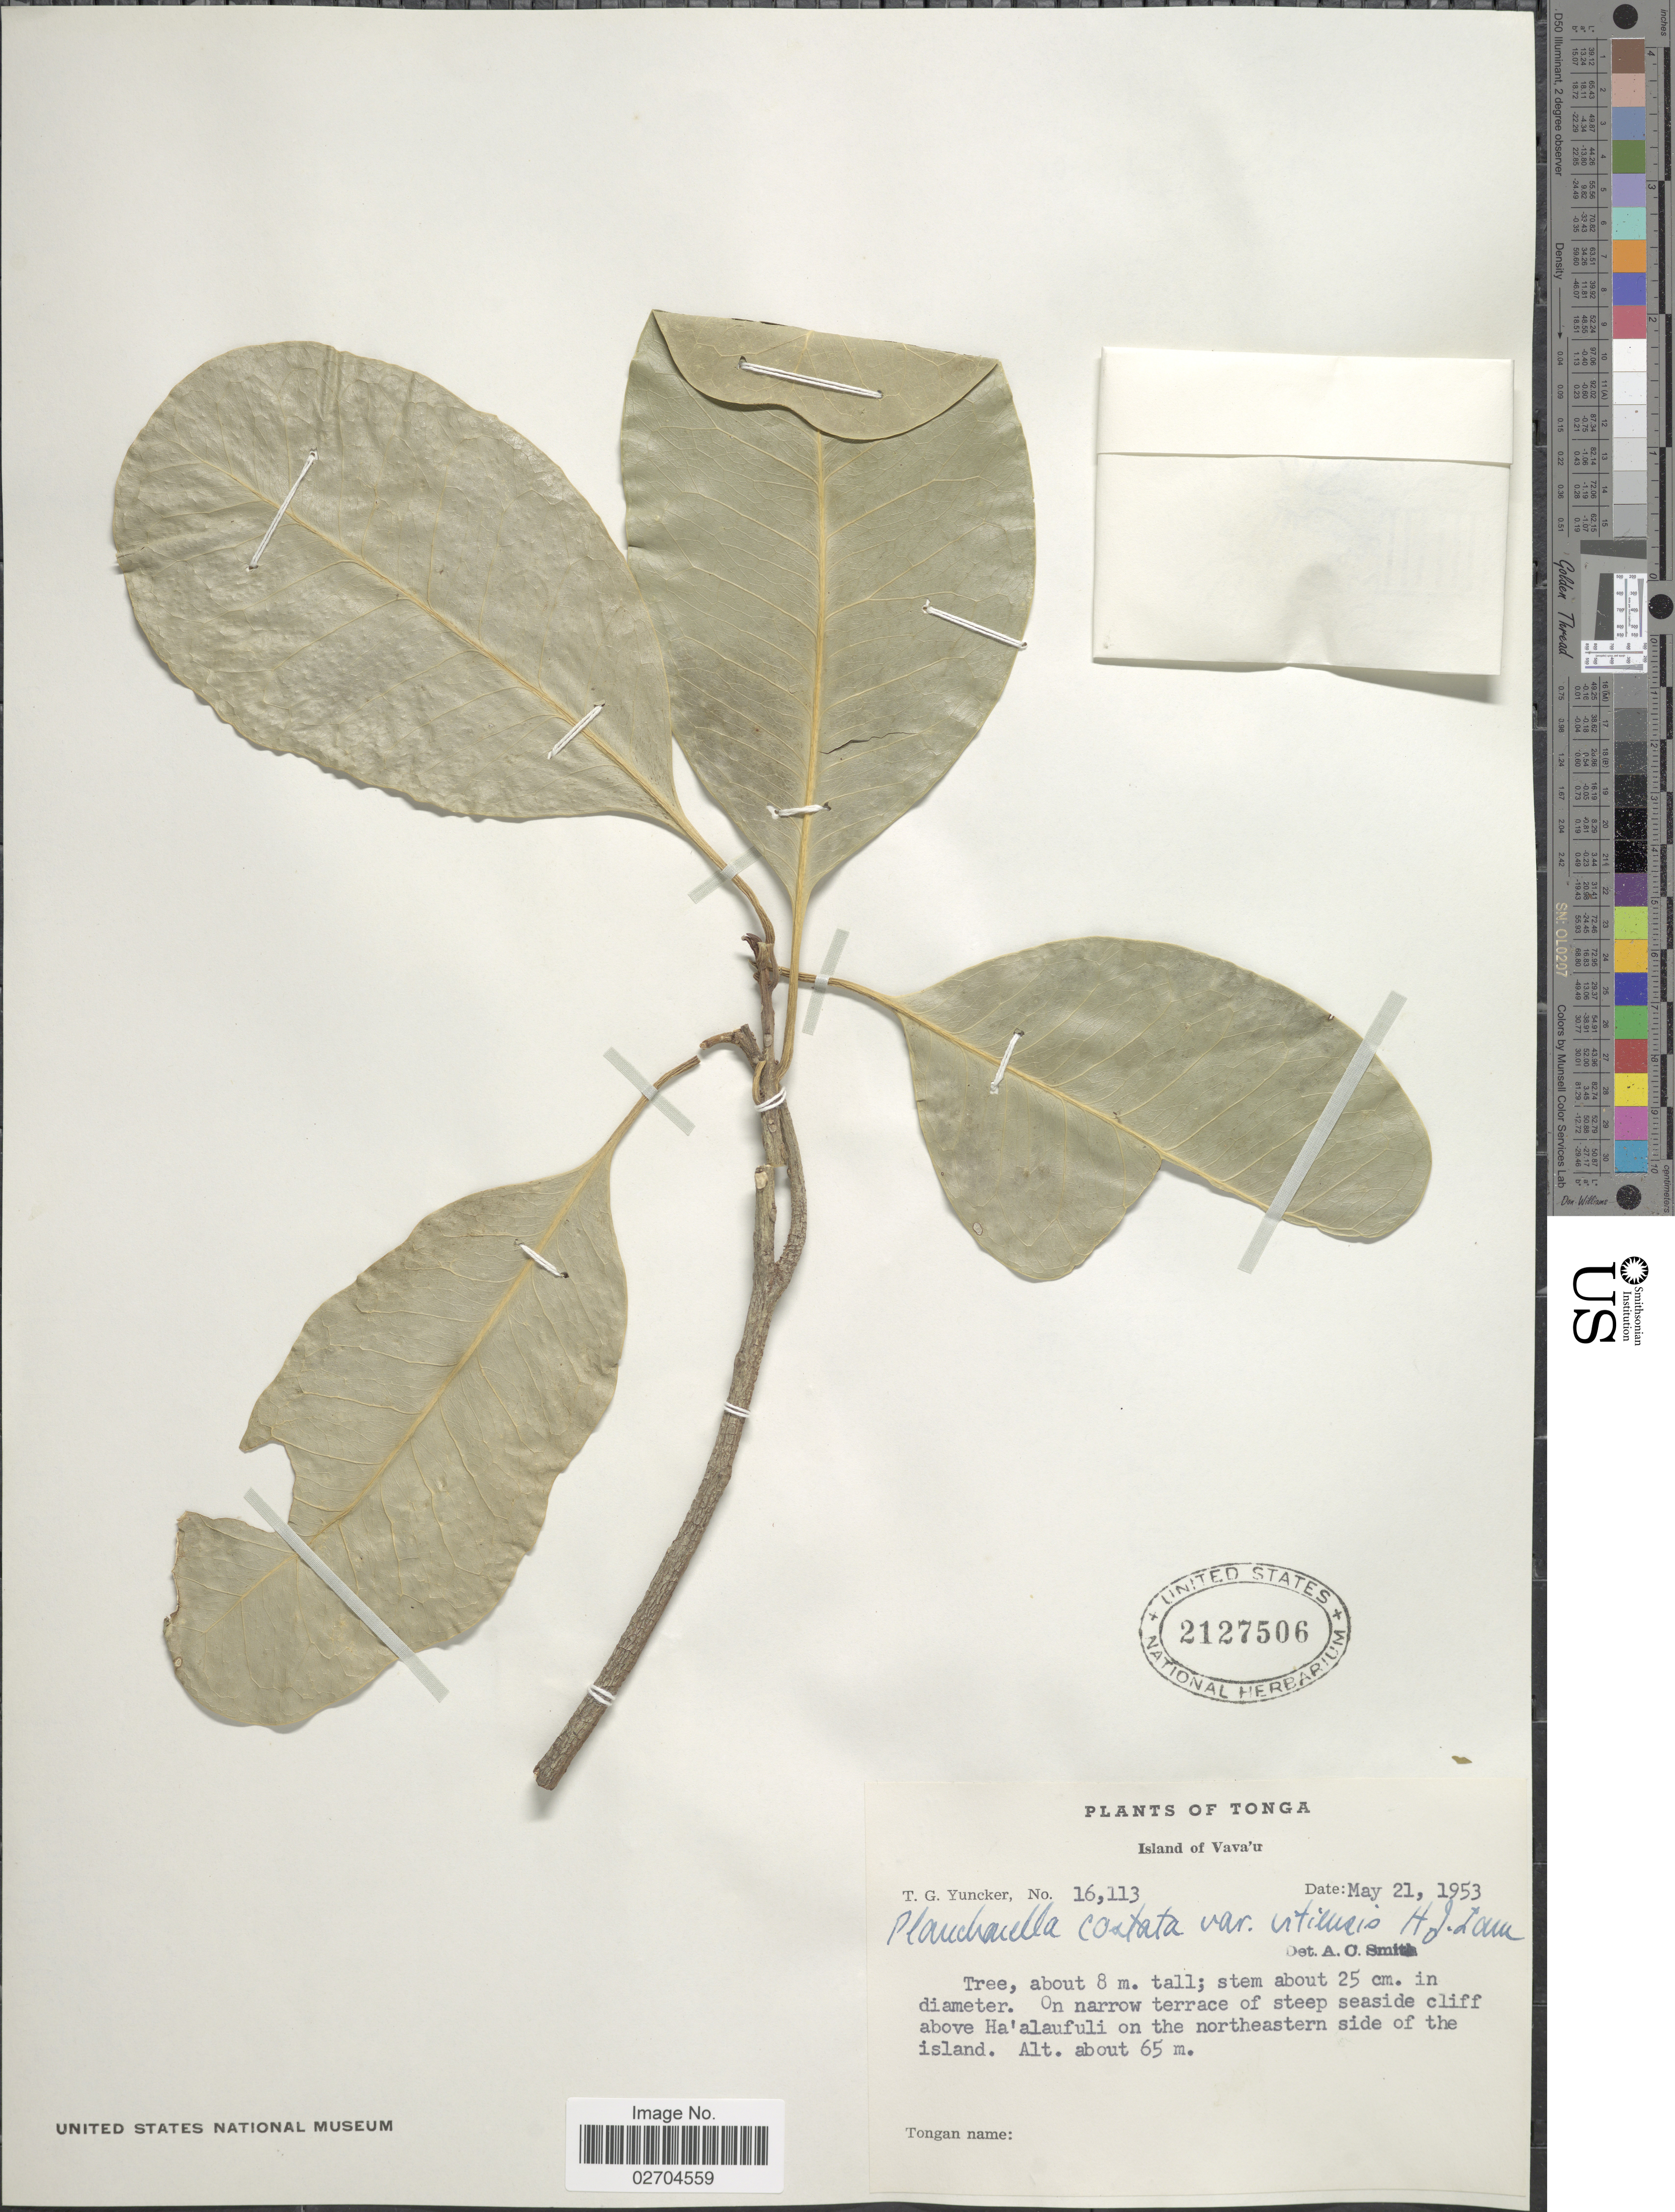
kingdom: Plantae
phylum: Tracheophyta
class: Magnoliopsida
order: Ericales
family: Sapotaceae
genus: Planchonella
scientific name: Planchonella costata var. vitiensis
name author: (A. Gray) H.J. Lam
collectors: T. G. Yuncker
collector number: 16113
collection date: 1953-05-21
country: Tonga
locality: Island of Vava'u , Ha'alaufuli on the northeastern side of the island.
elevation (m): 65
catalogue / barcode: US 2127506